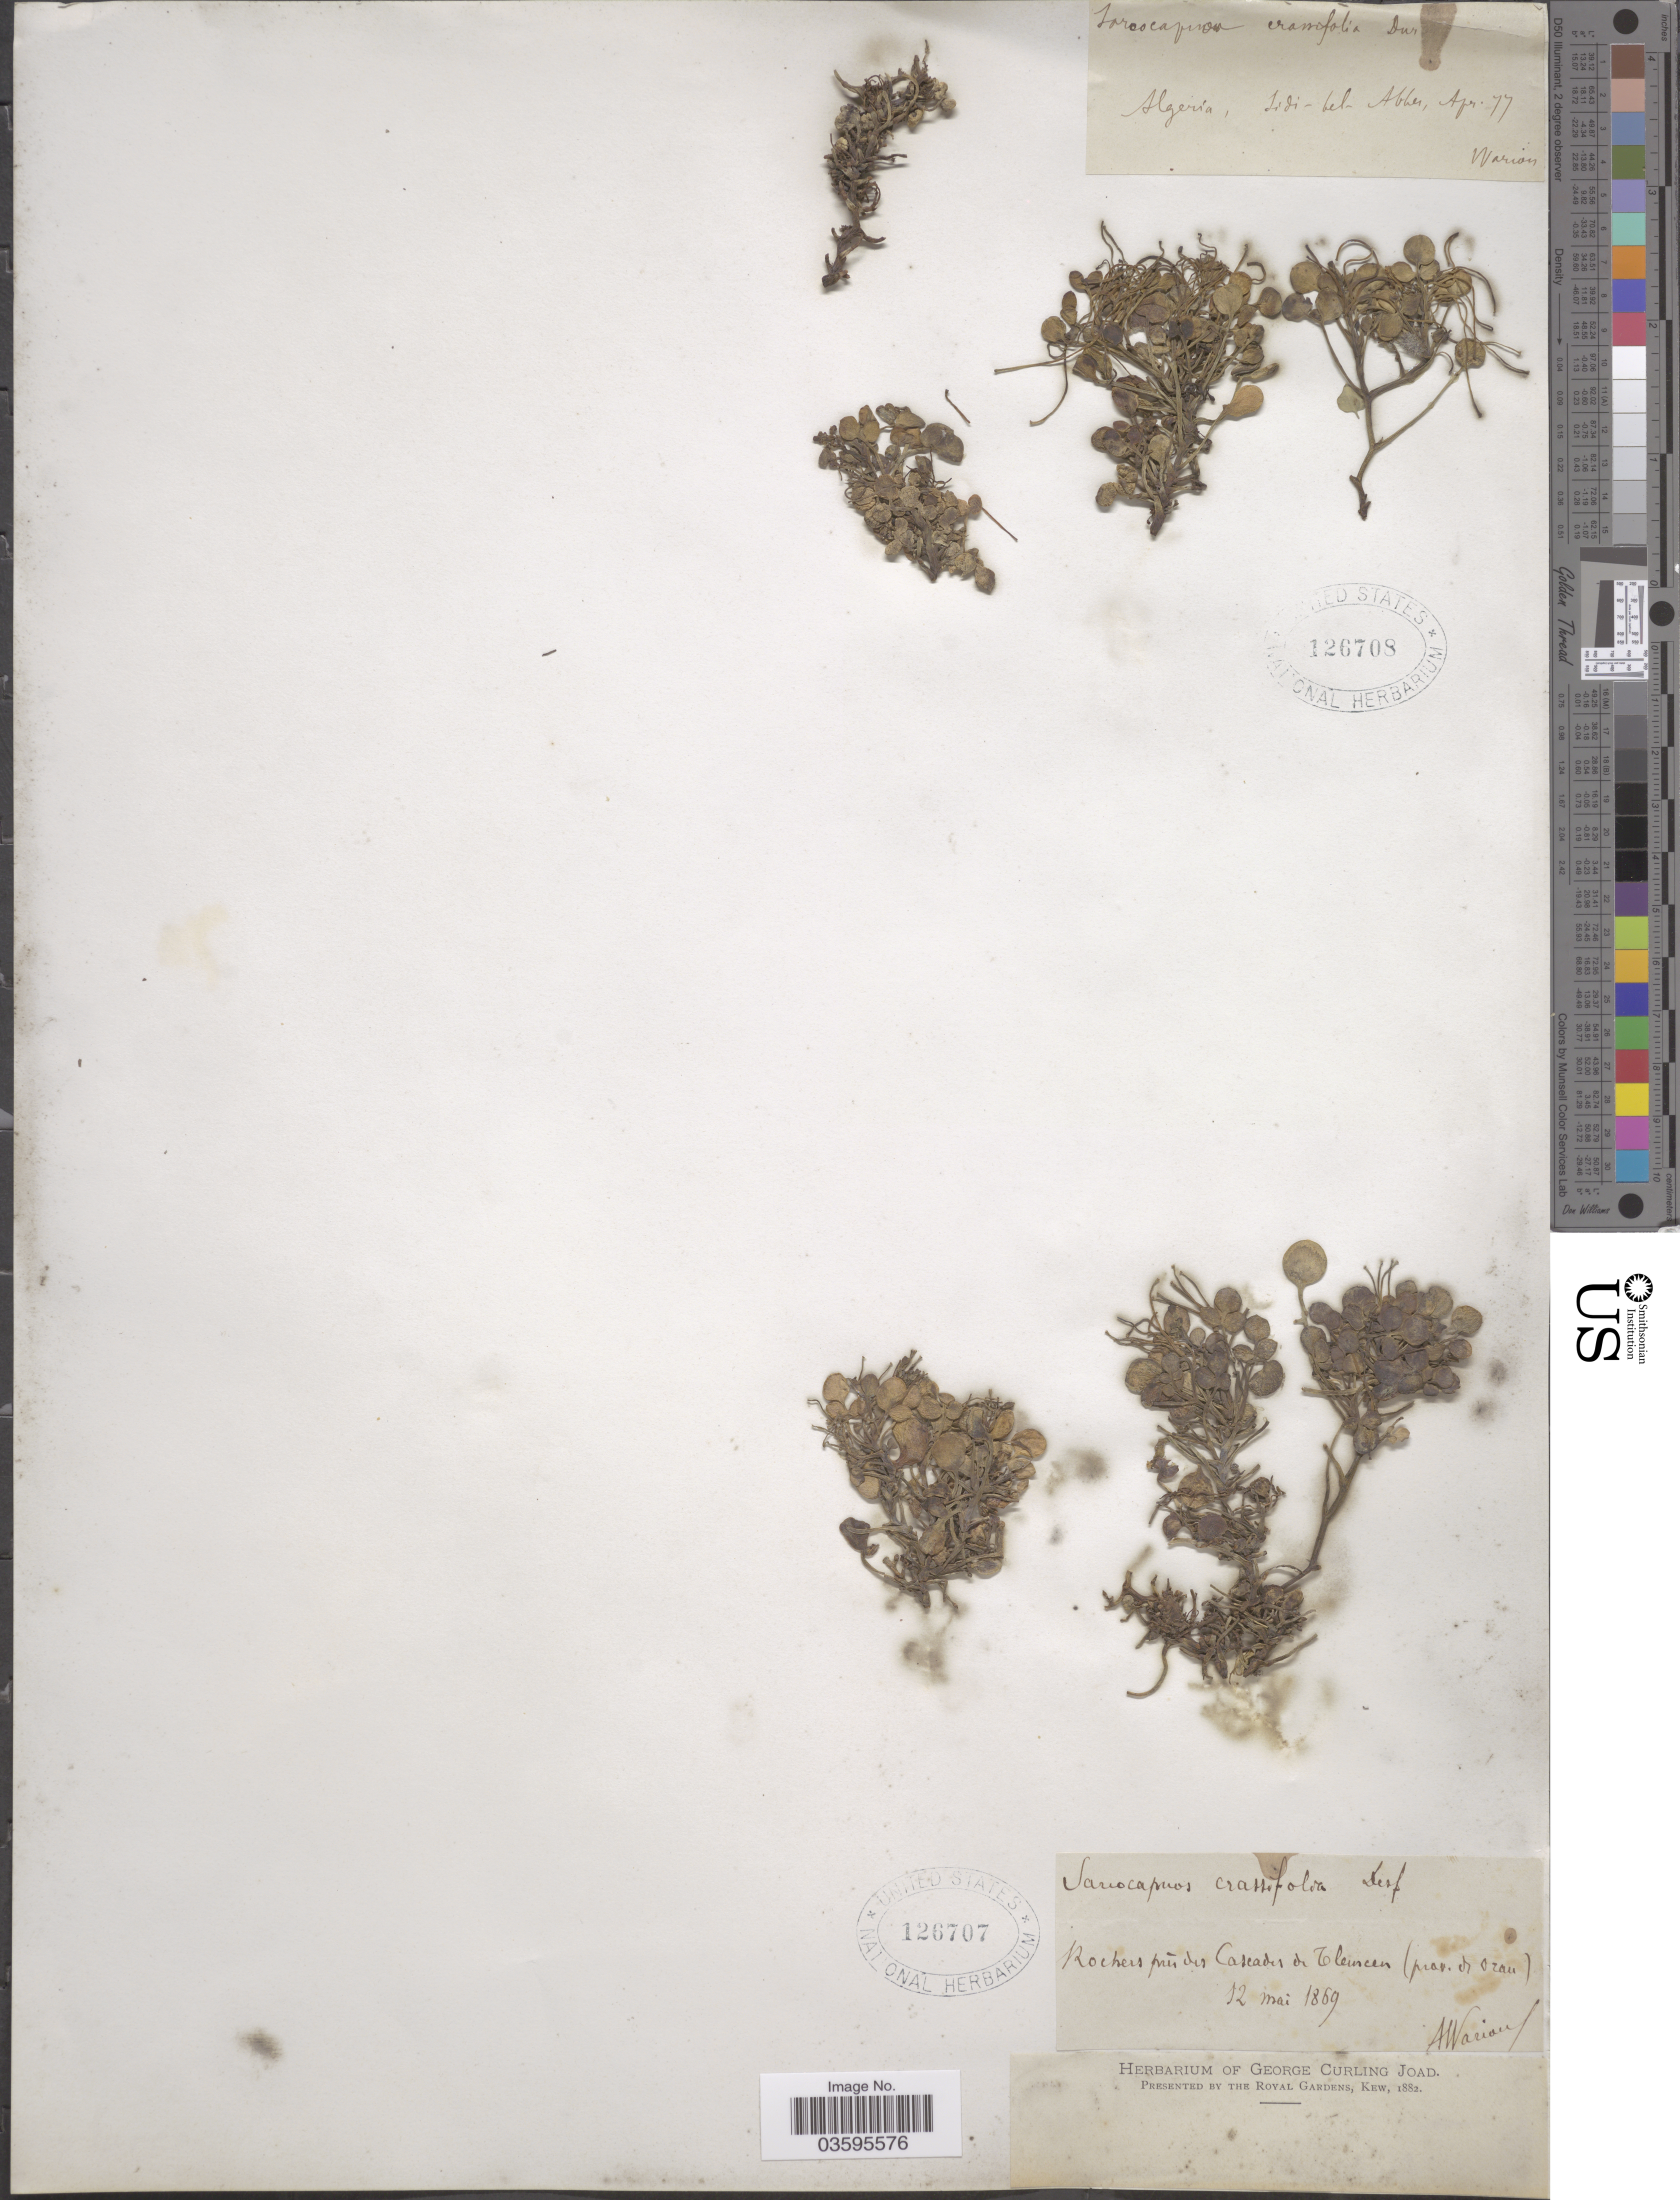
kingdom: Plantae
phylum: Tracheophyta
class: Magnoliopsida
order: Ranunculales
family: Papaveraceae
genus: Sarcocapnos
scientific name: Sarcocapnos crassifolia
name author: DC.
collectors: A. Warion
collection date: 1869-05-12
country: Algeria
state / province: Oran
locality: Rochers près des Cascades de Tlemcen.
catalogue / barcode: US 126707-2